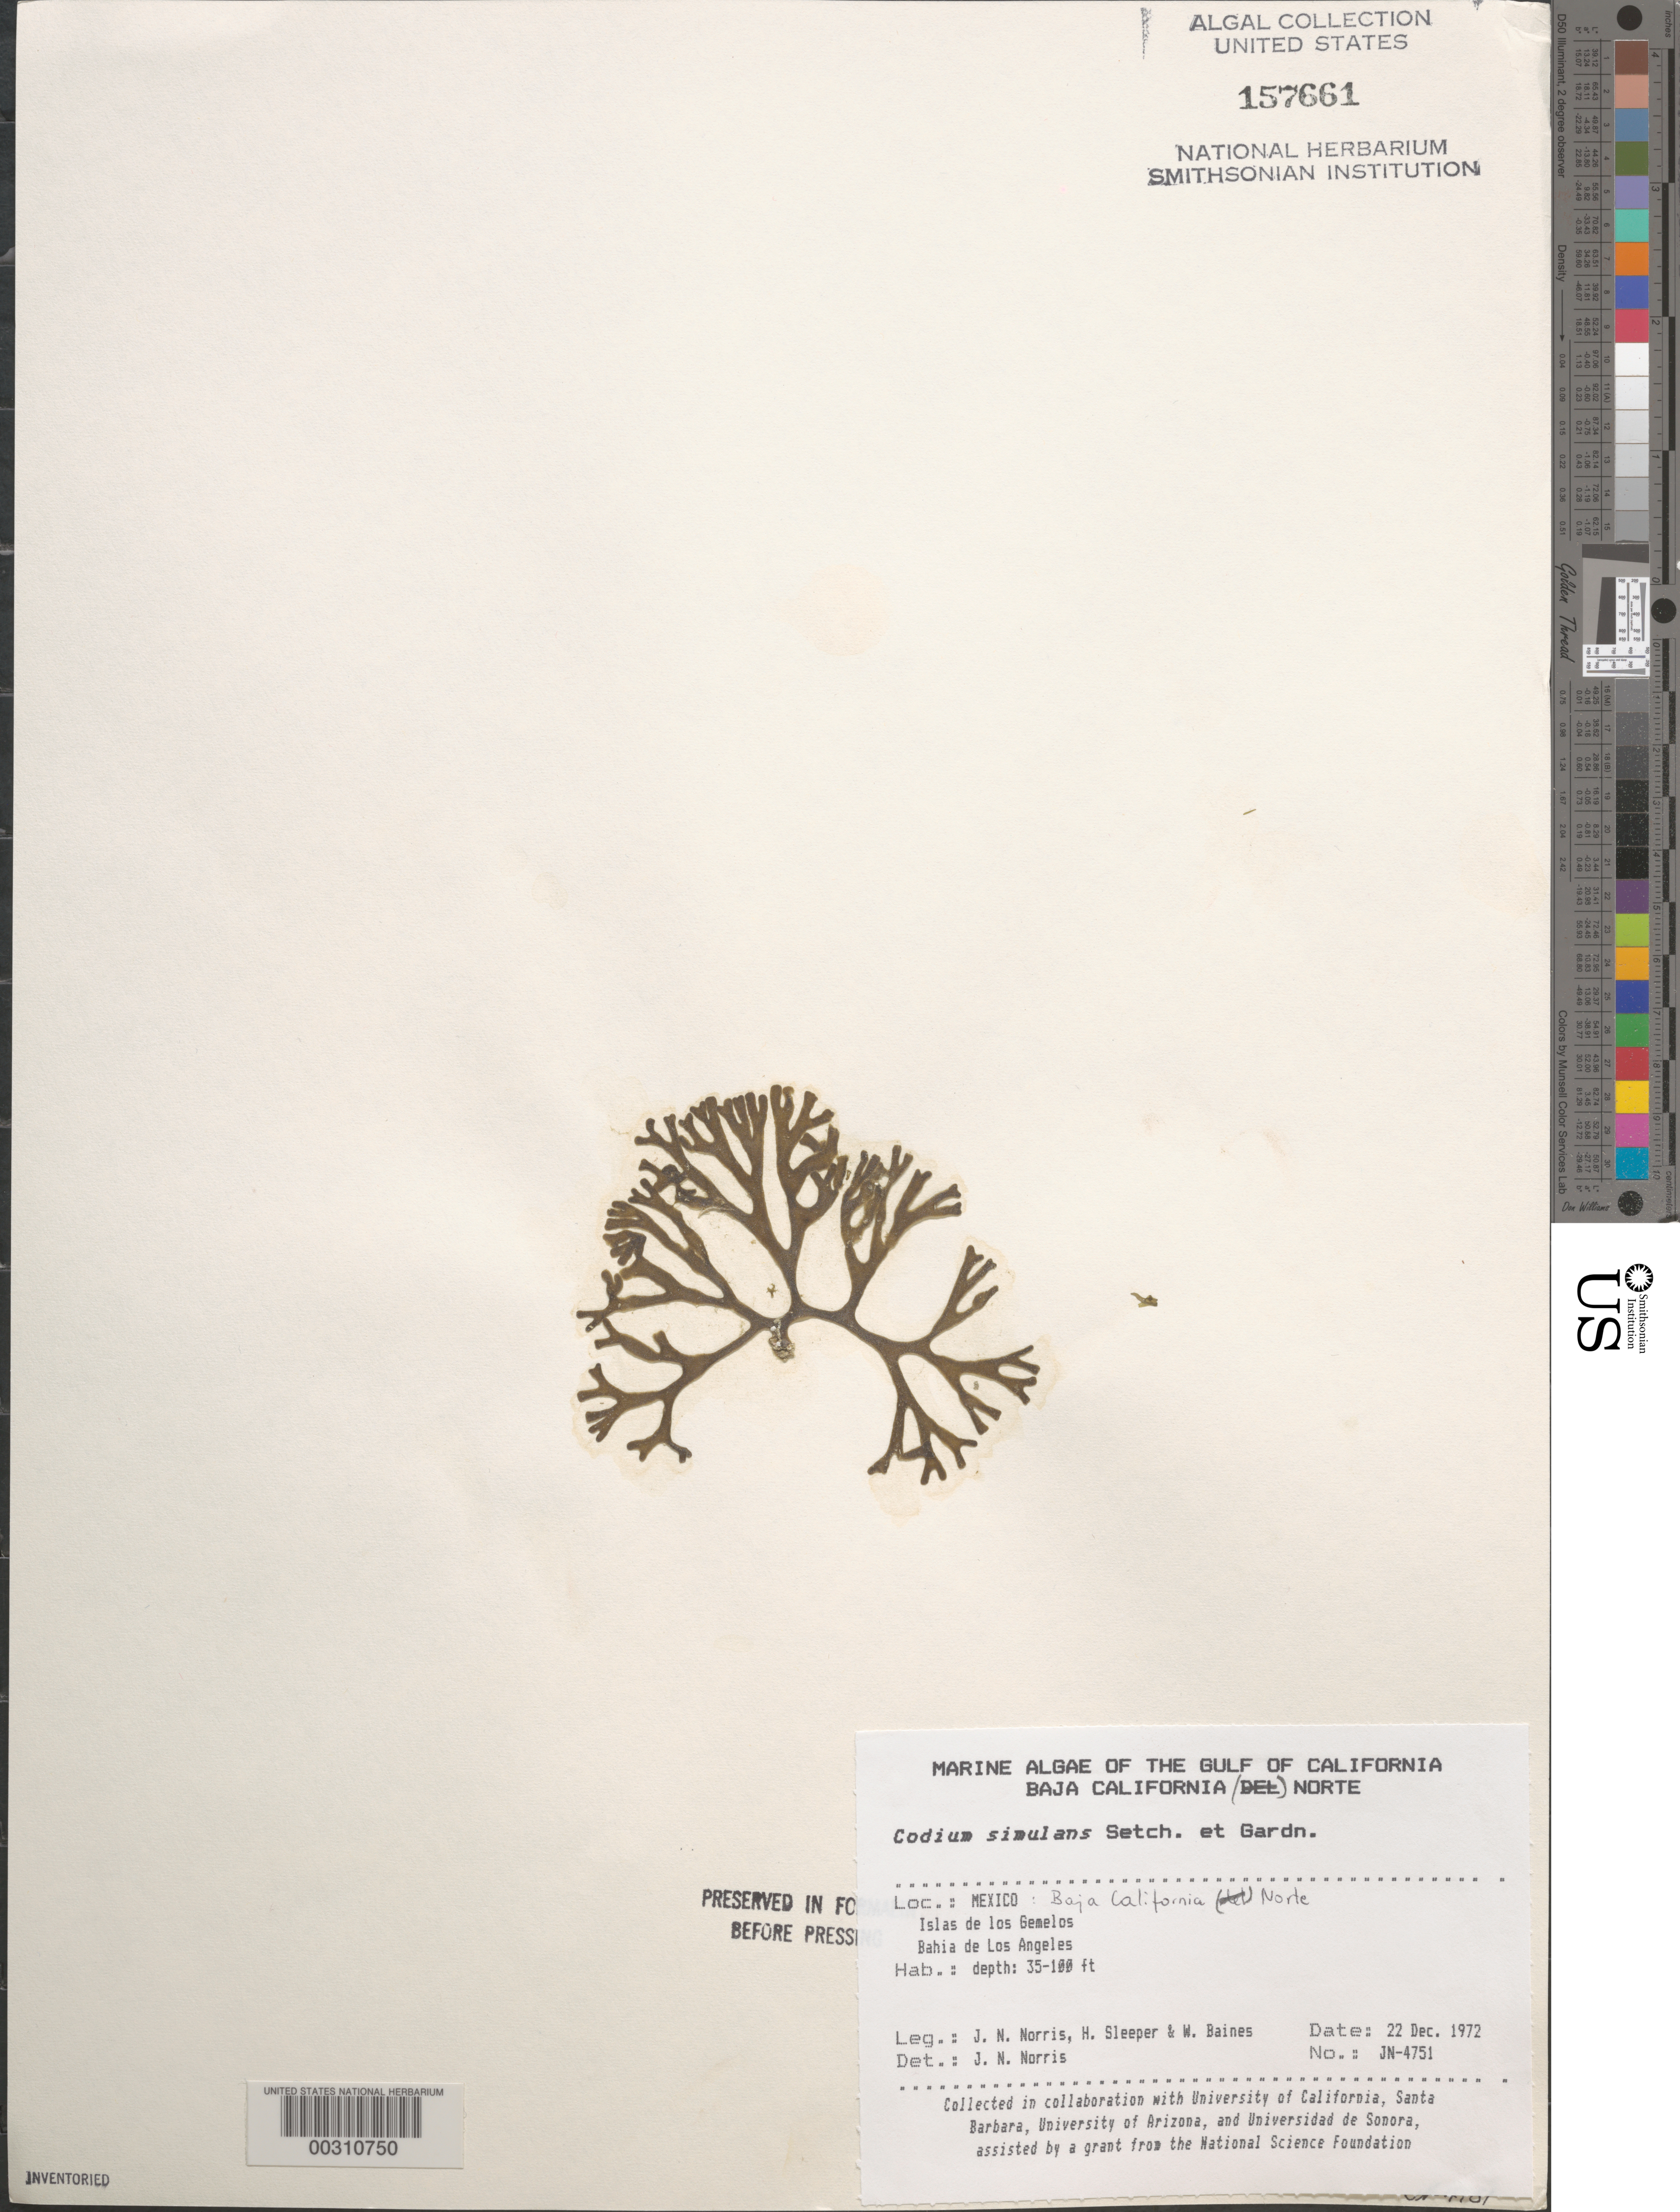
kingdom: Plantae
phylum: Chlorophyta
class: Ulvophyceae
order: Bryopsidales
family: Codiaceae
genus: Codium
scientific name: Codium simulans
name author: Setch. & N.L. Gardner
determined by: Norris, James N.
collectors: J. N. Norris, H. Sleeper & W. Baines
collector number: JN-4751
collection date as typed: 22 Dec 1972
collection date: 1972-12-22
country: Mexico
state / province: Baja California Norte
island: Isla de Los Gemelitos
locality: Bahia de los Angeles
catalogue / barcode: US 157661